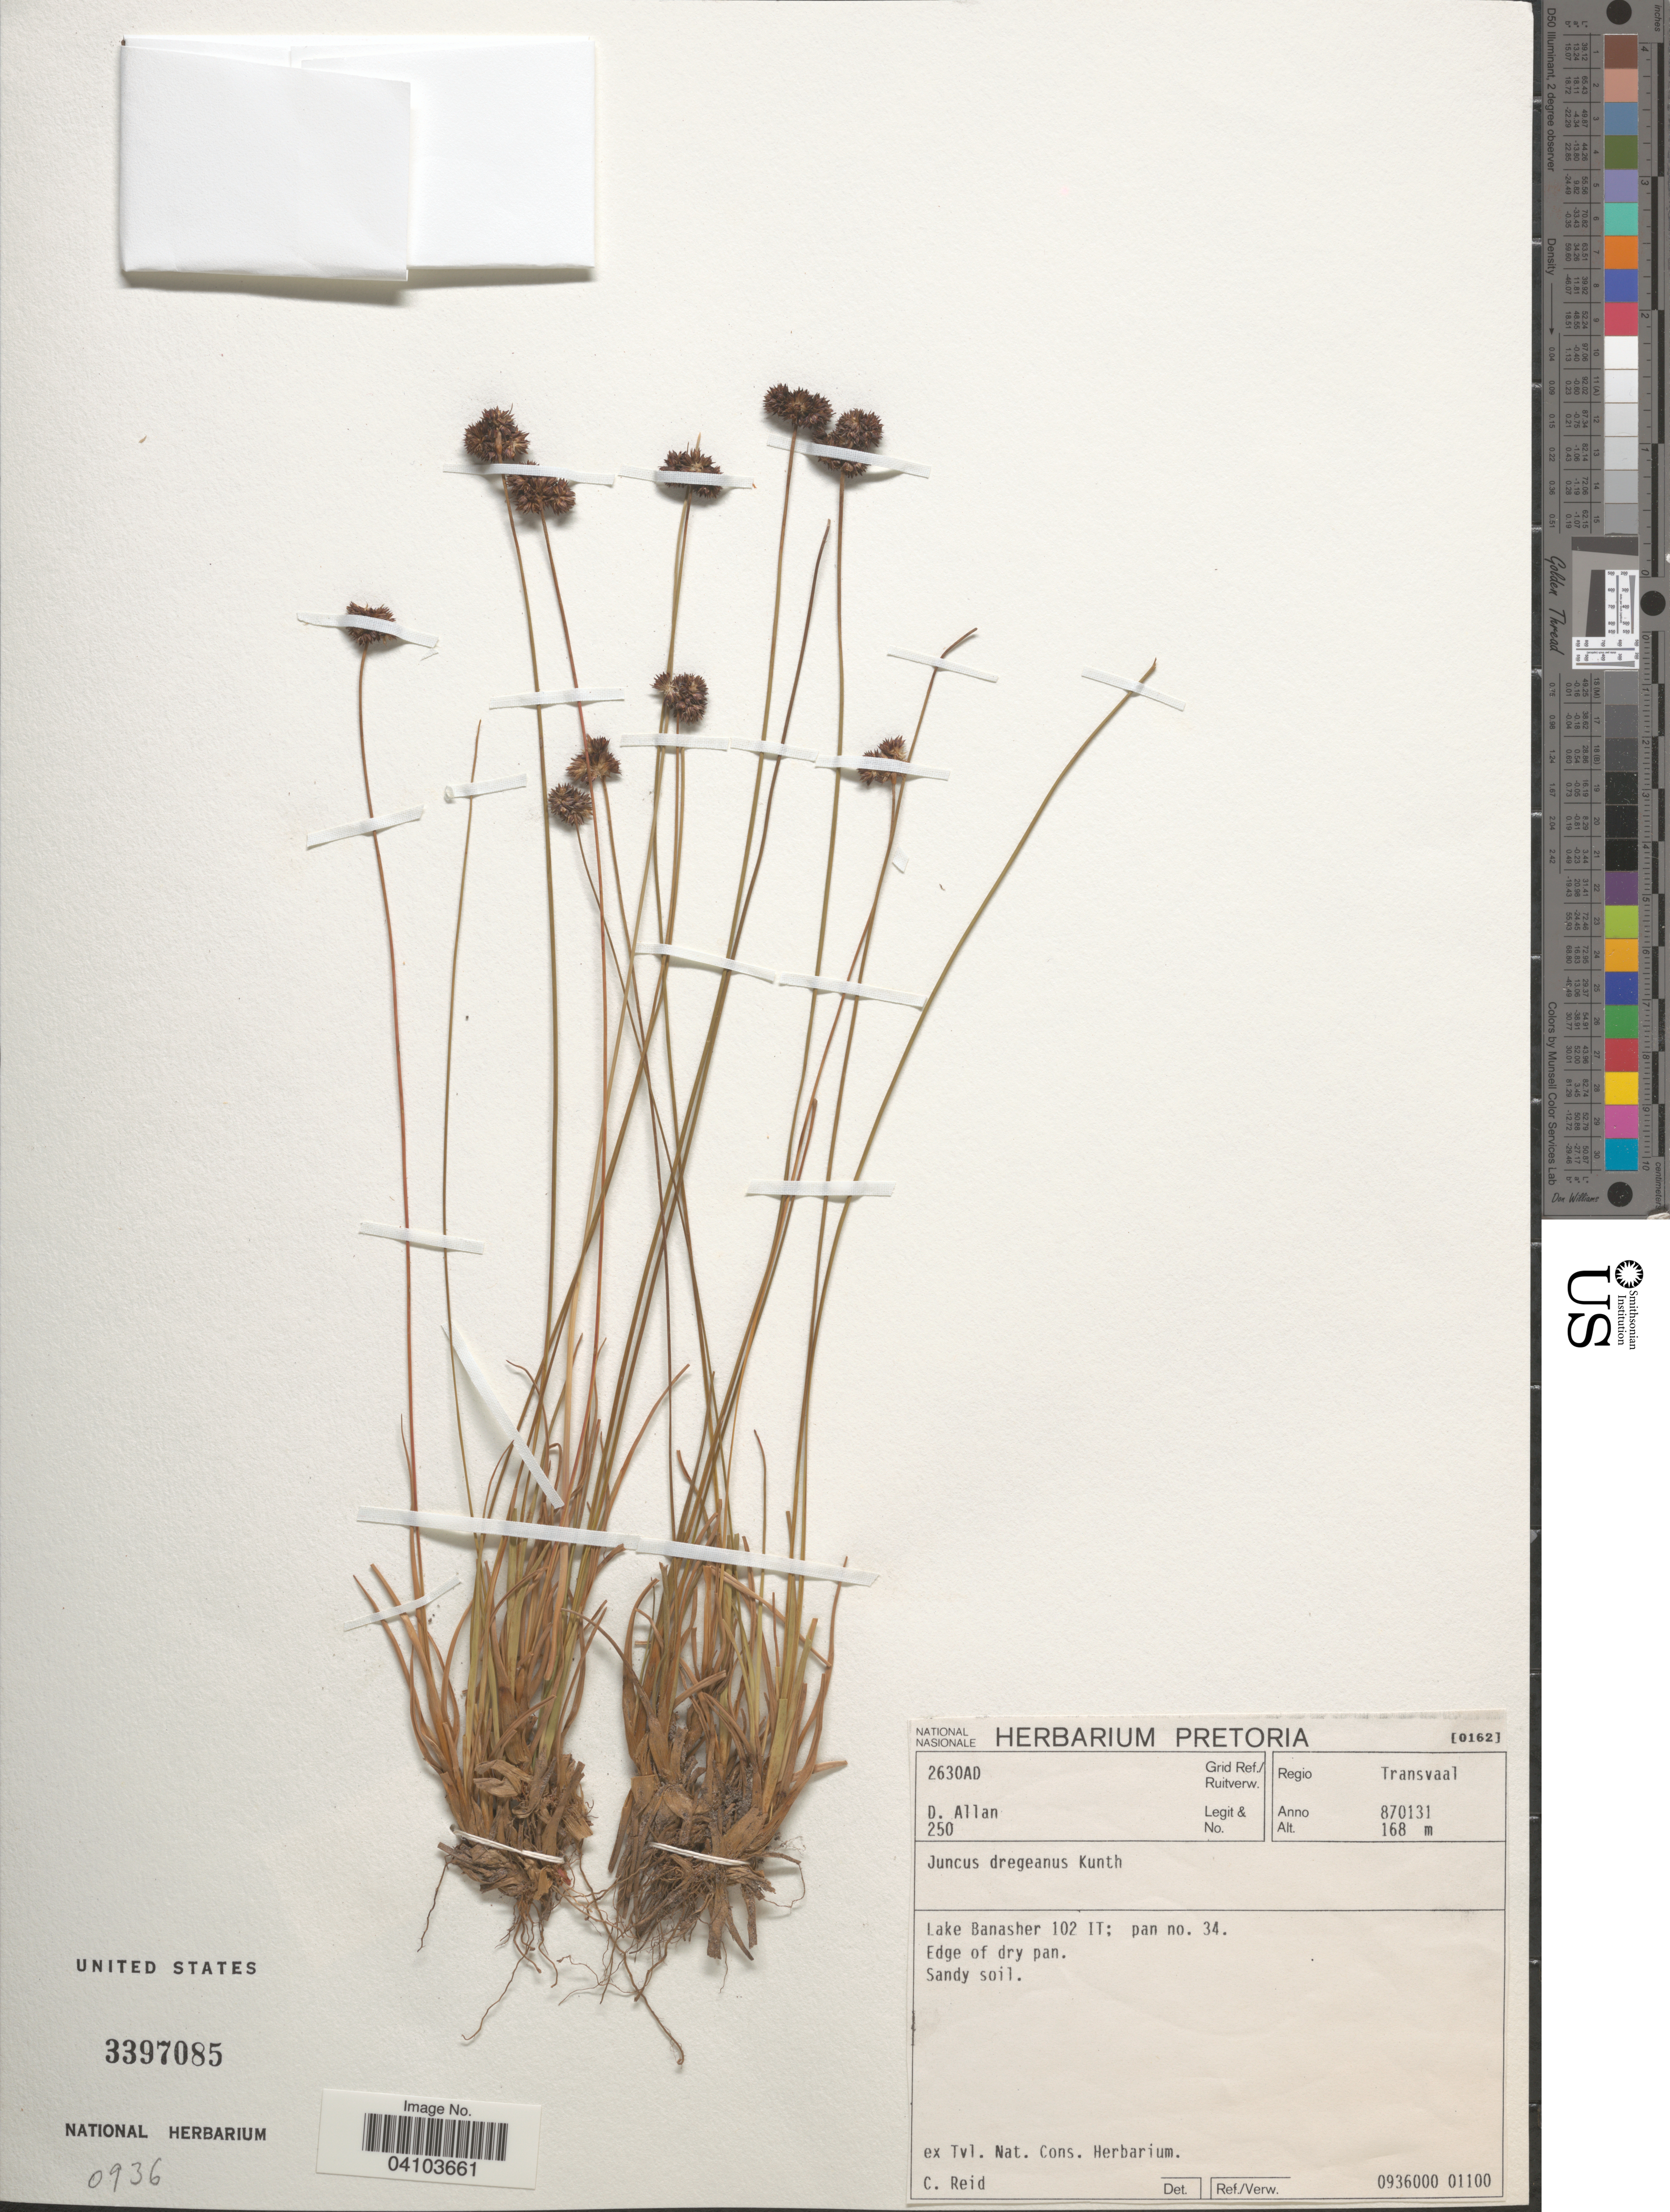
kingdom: Plantae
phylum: Tracheophyta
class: Liliopsida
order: Poales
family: Juncaceae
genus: Juncus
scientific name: Juncus dregeanus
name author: Hochst.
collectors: D. Allan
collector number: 250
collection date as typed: Transcribed d/m/y: 31/1/87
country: South Africa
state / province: Mpumalanga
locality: Grid Ref./ Ruitverw. 2630AD. Regio Transvaal. Lake Banasher 102 IT; pan no. 34.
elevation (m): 168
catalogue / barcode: US 3397085